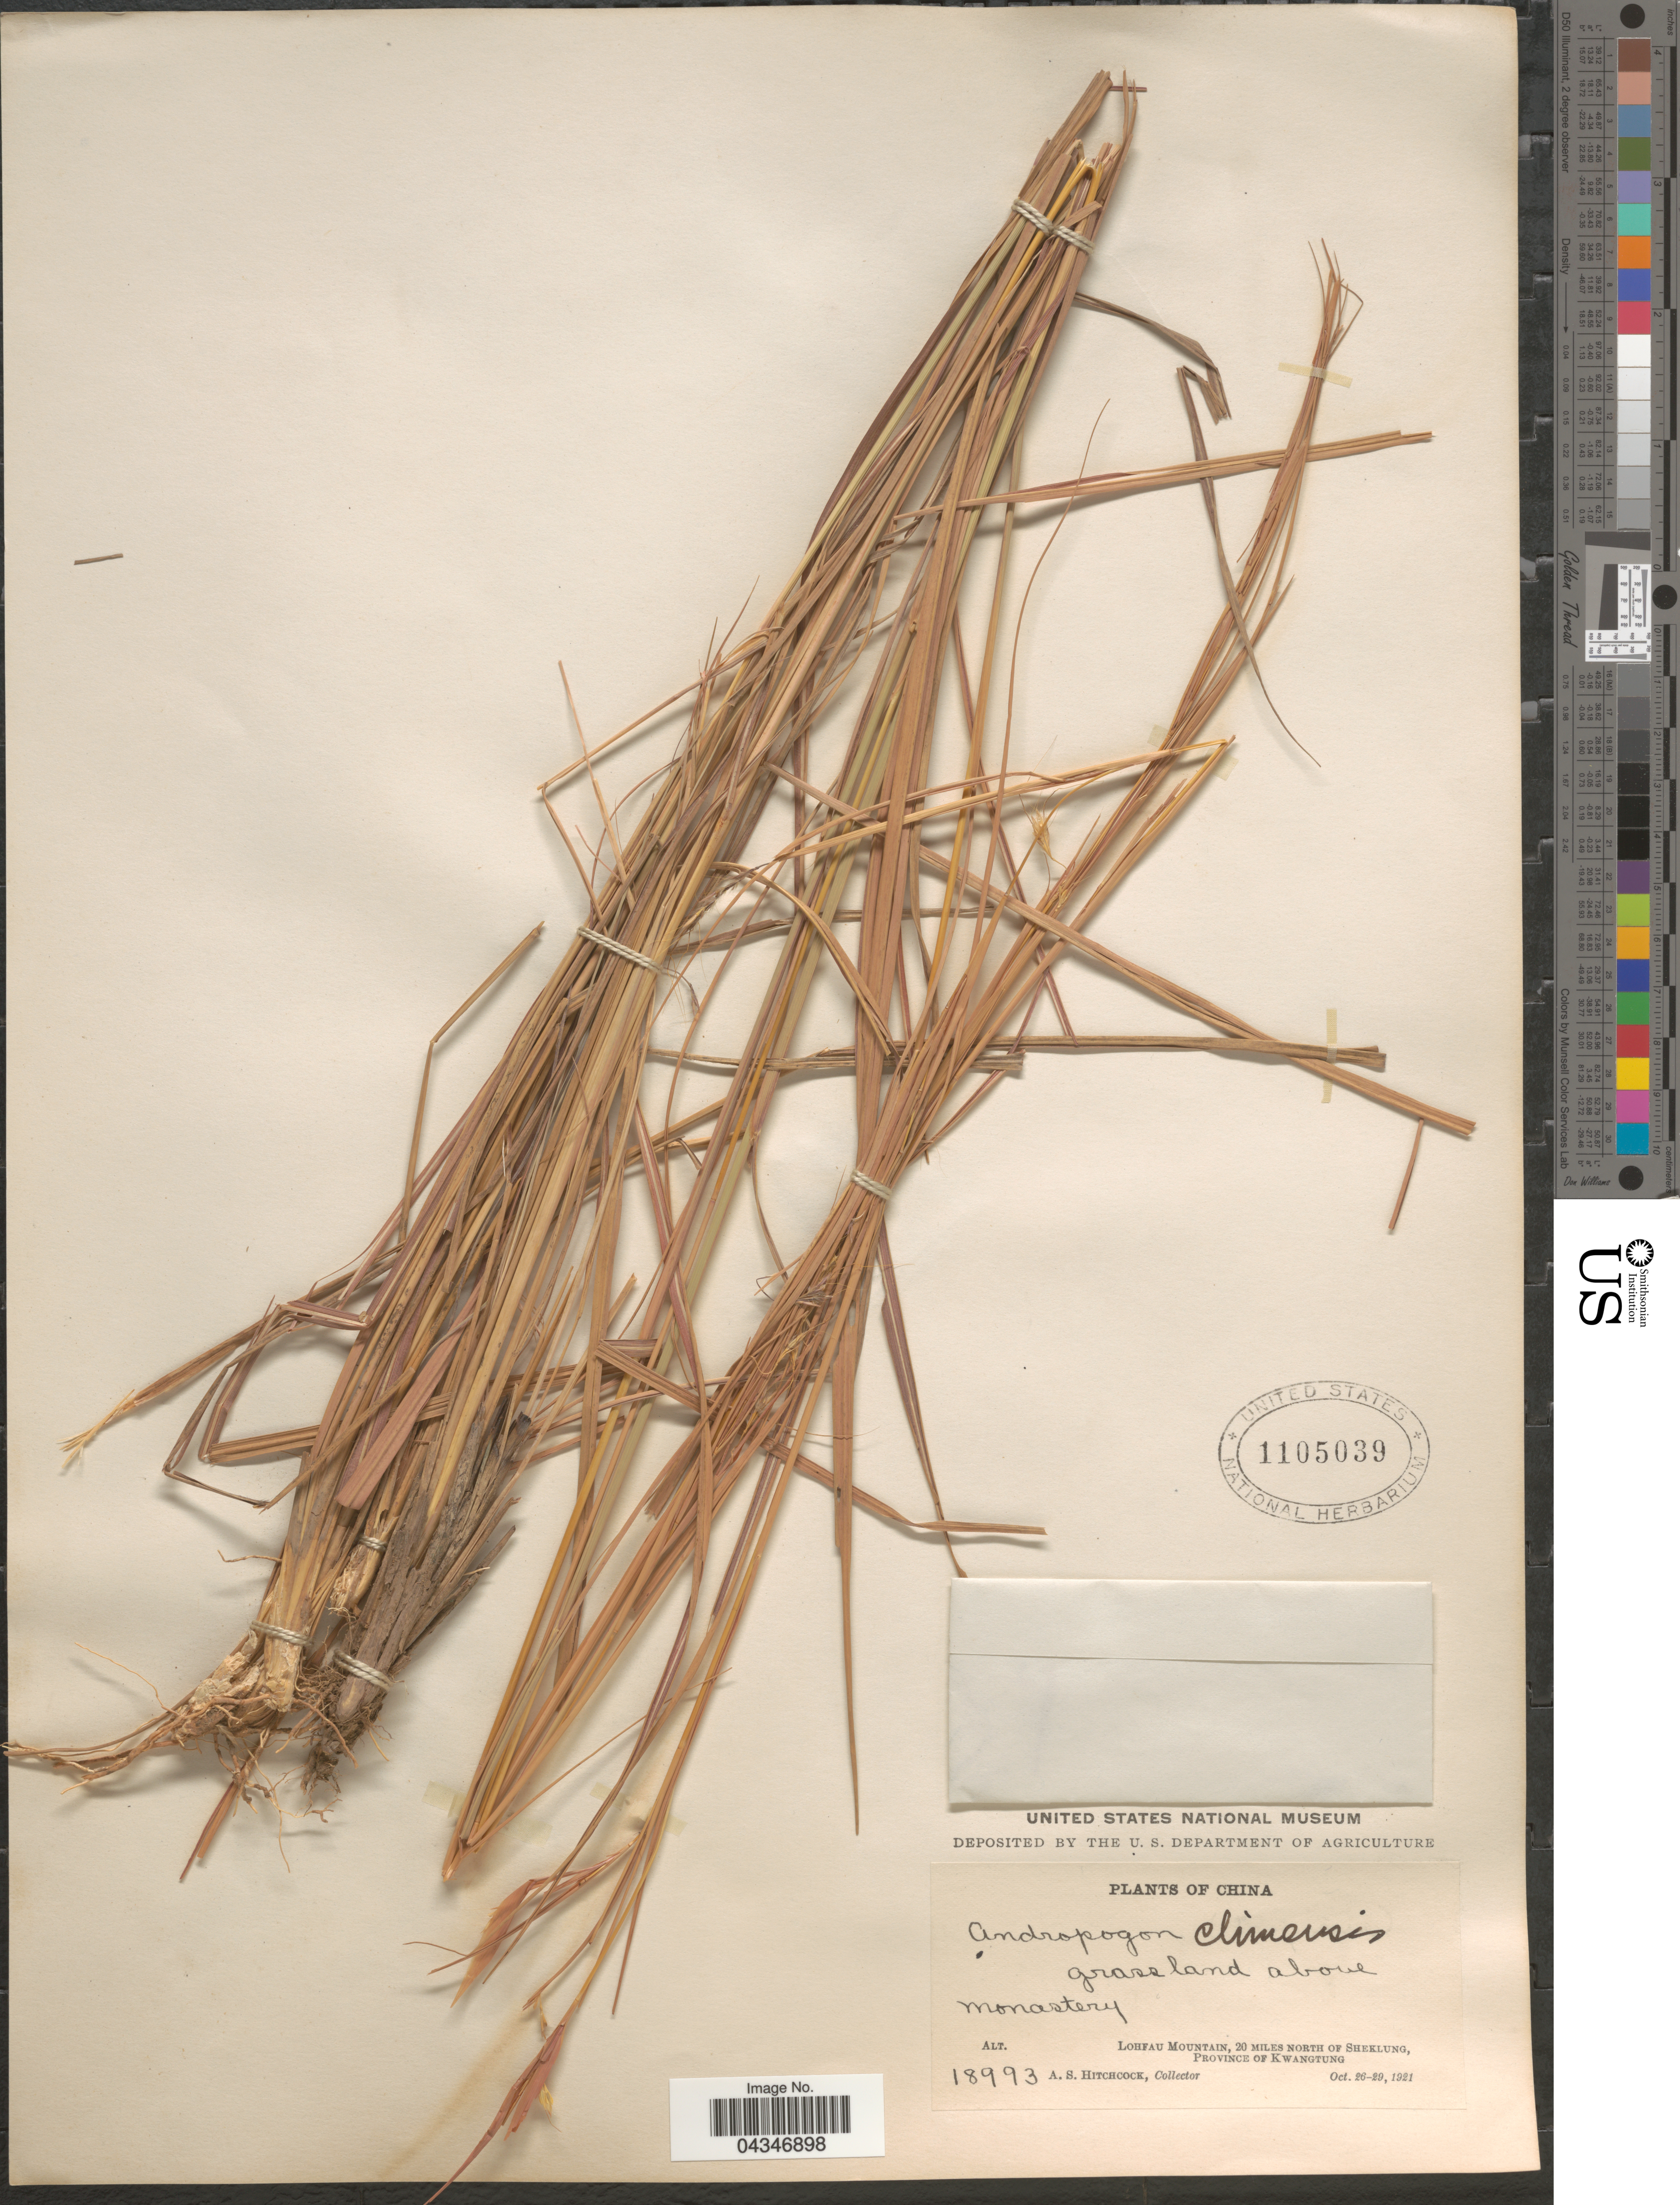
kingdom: Plantae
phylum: Tracheophyta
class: Liliopsida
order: Poales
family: Poaceae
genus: Andropogon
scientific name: Andropogon chinensis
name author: (Nees) Merr.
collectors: A. S. Hitchcock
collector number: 18993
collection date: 1921-10-26/1921-10-29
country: China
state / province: Guangdong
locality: Grass land above monastery. Lohfau Mountain, 20 miles north of Sheklung, Province of Kwangtung.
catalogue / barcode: US 1105039